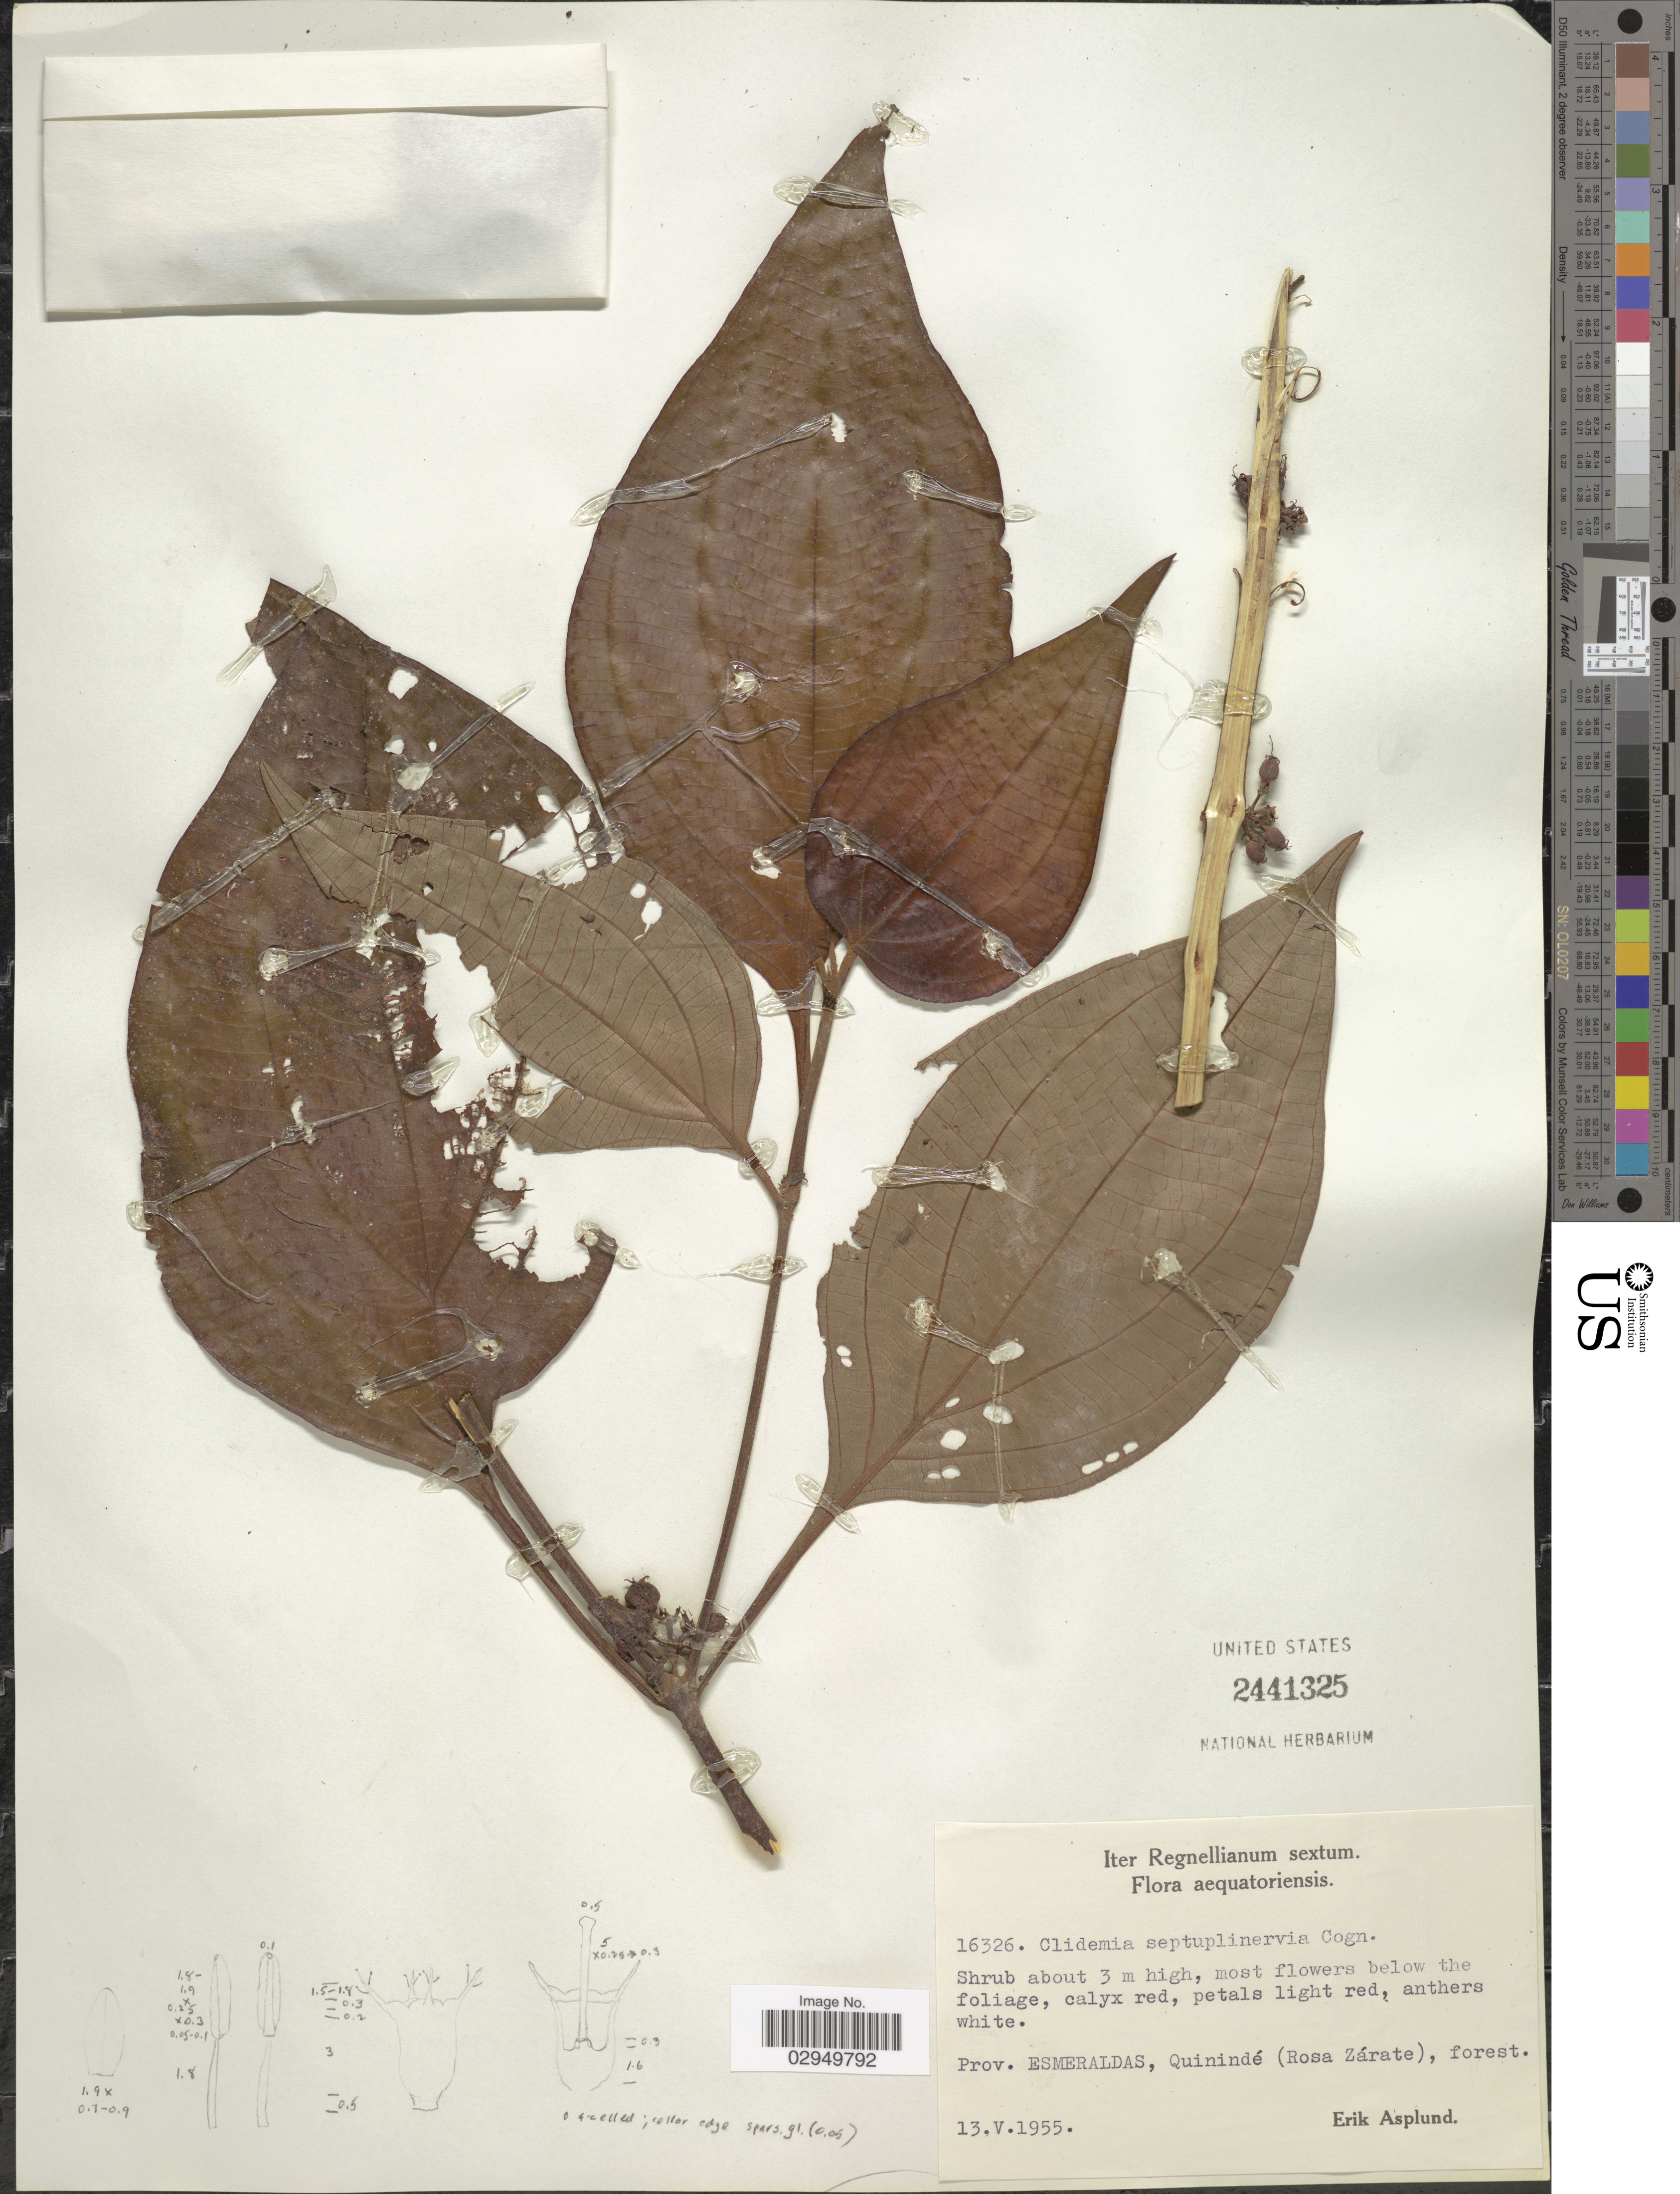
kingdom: Plantae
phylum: Tracheophyta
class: Magnoliopsida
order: Myrtales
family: Melastomataceae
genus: Clidemia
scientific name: Clidemia septuplinervia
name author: Cogn.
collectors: E. Asplund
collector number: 16326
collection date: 1955-05-13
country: Ecuador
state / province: Esmeraldas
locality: Quinindé (Rosa Zárate).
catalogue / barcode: US 2441325